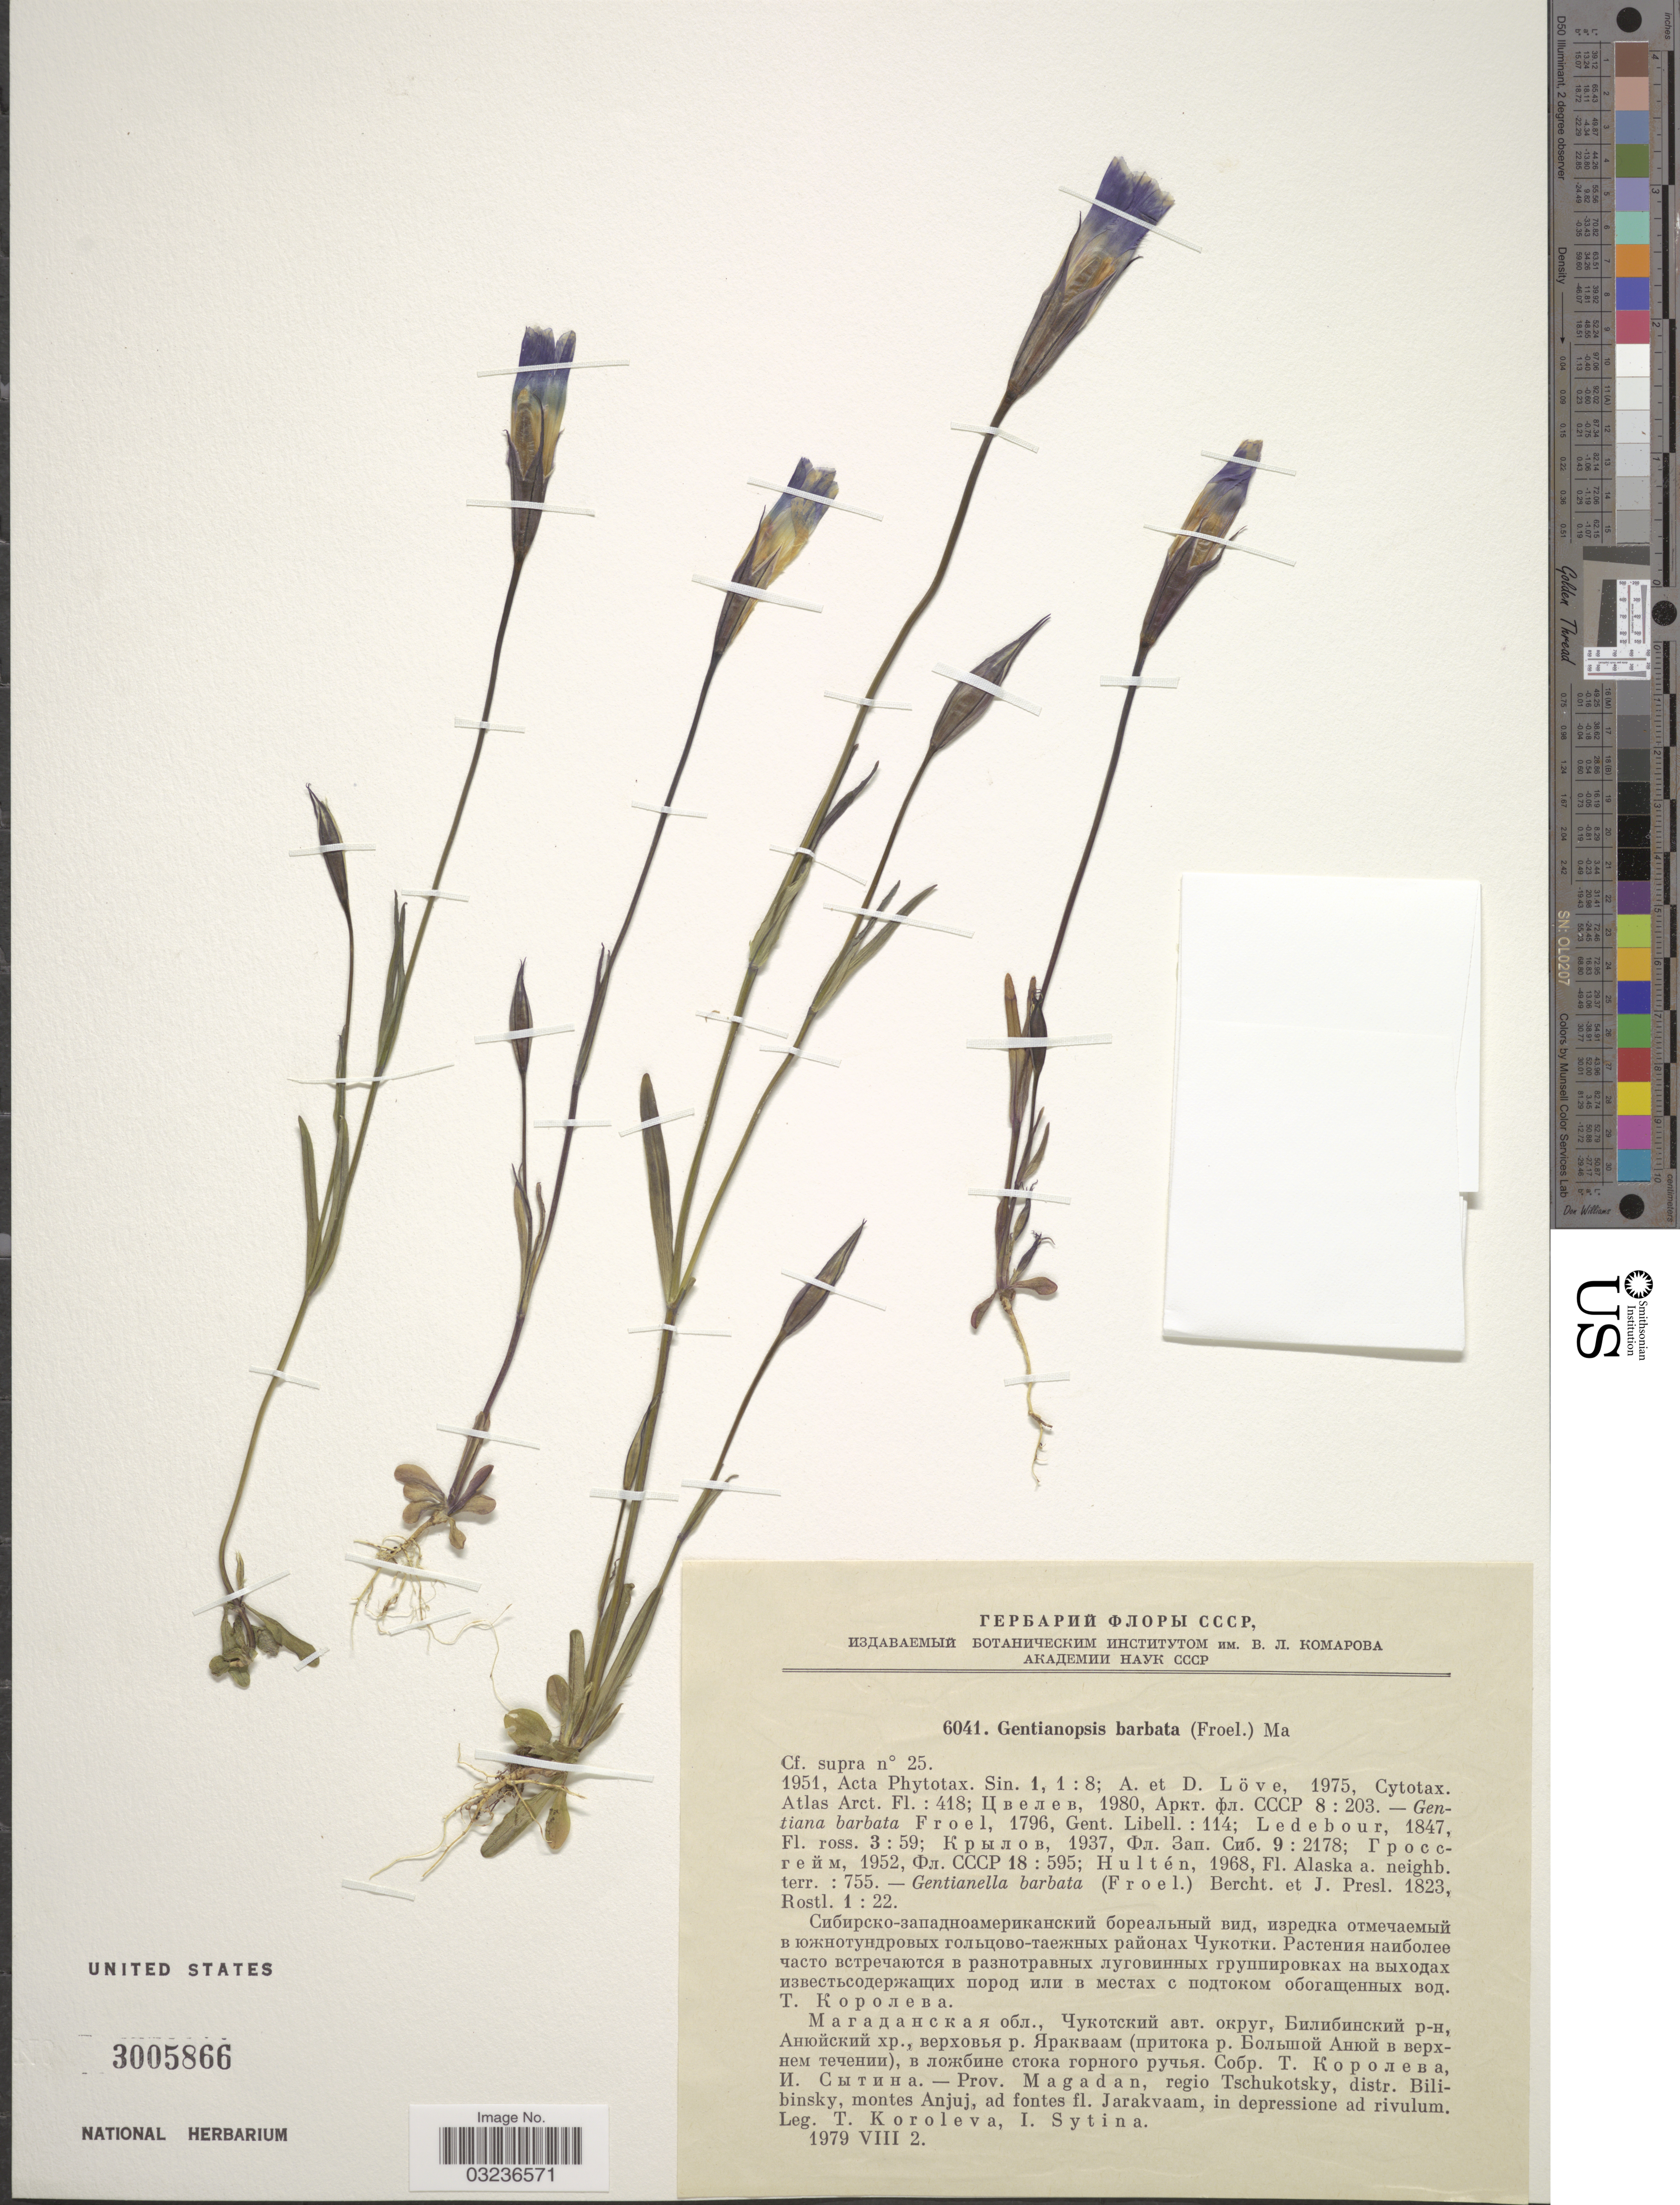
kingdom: Plantae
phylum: Tracheophyta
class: Magnoliopsida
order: Gentianales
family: Gentianaceae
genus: Gentiana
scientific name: Gentiana barbata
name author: Froel.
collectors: T. Koroleva & I. Sytina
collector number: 6041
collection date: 1979-08-02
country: Russian Federation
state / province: Magadan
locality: Prov. Magadan, regio Tschukotsky, distr. Bilibinsky, montes Anjuj, ad fontes fl. Jarakvaam, in depressione ad rivulum.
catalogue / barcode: US 3005866